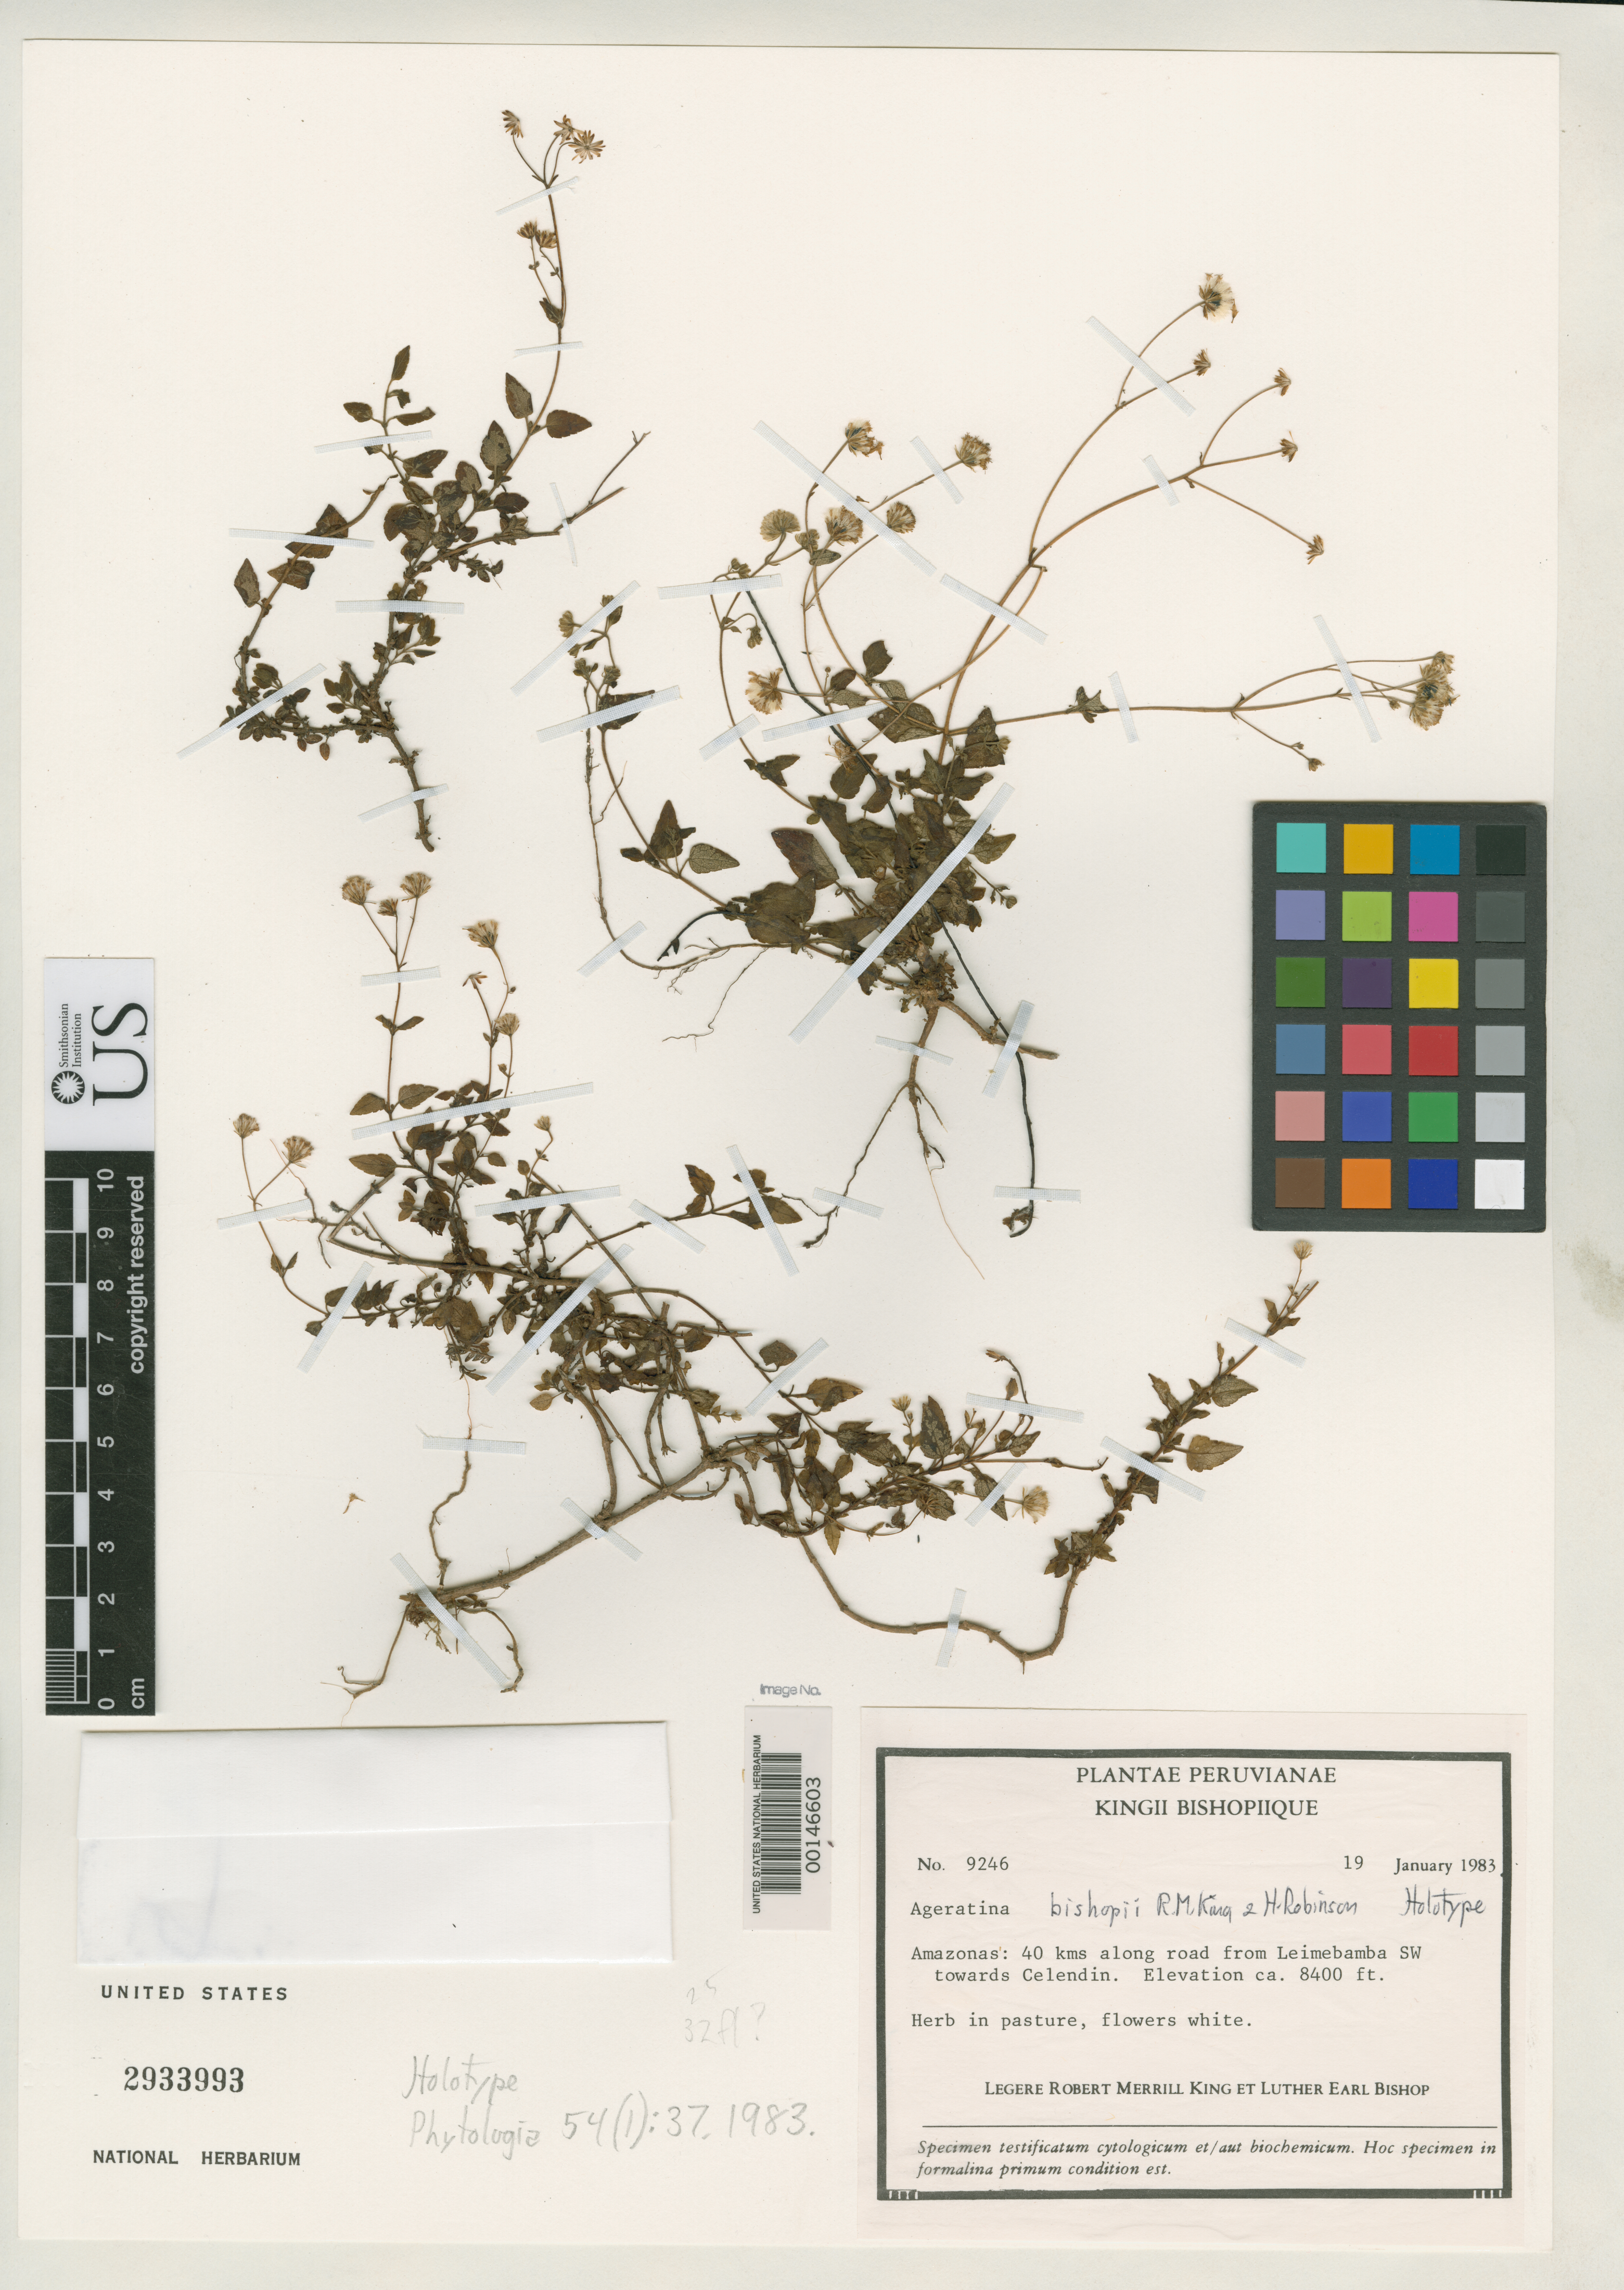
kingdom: Plantae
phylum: Tracheophyta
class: Magnoliopsida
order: Asterales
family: Asteraceae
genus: Ageratina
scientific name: Ageratina bishopii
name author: R.M. King & H. Rob.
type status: Holotype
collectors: R. M. King & L. E. Bishop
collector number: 9246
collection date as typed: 19 Jan 1983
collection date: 1983-01-19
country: Peru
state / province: Amazonas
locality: along road from Leimebamba, SW towards Celendín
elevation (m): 2560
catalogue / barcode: US 2933993